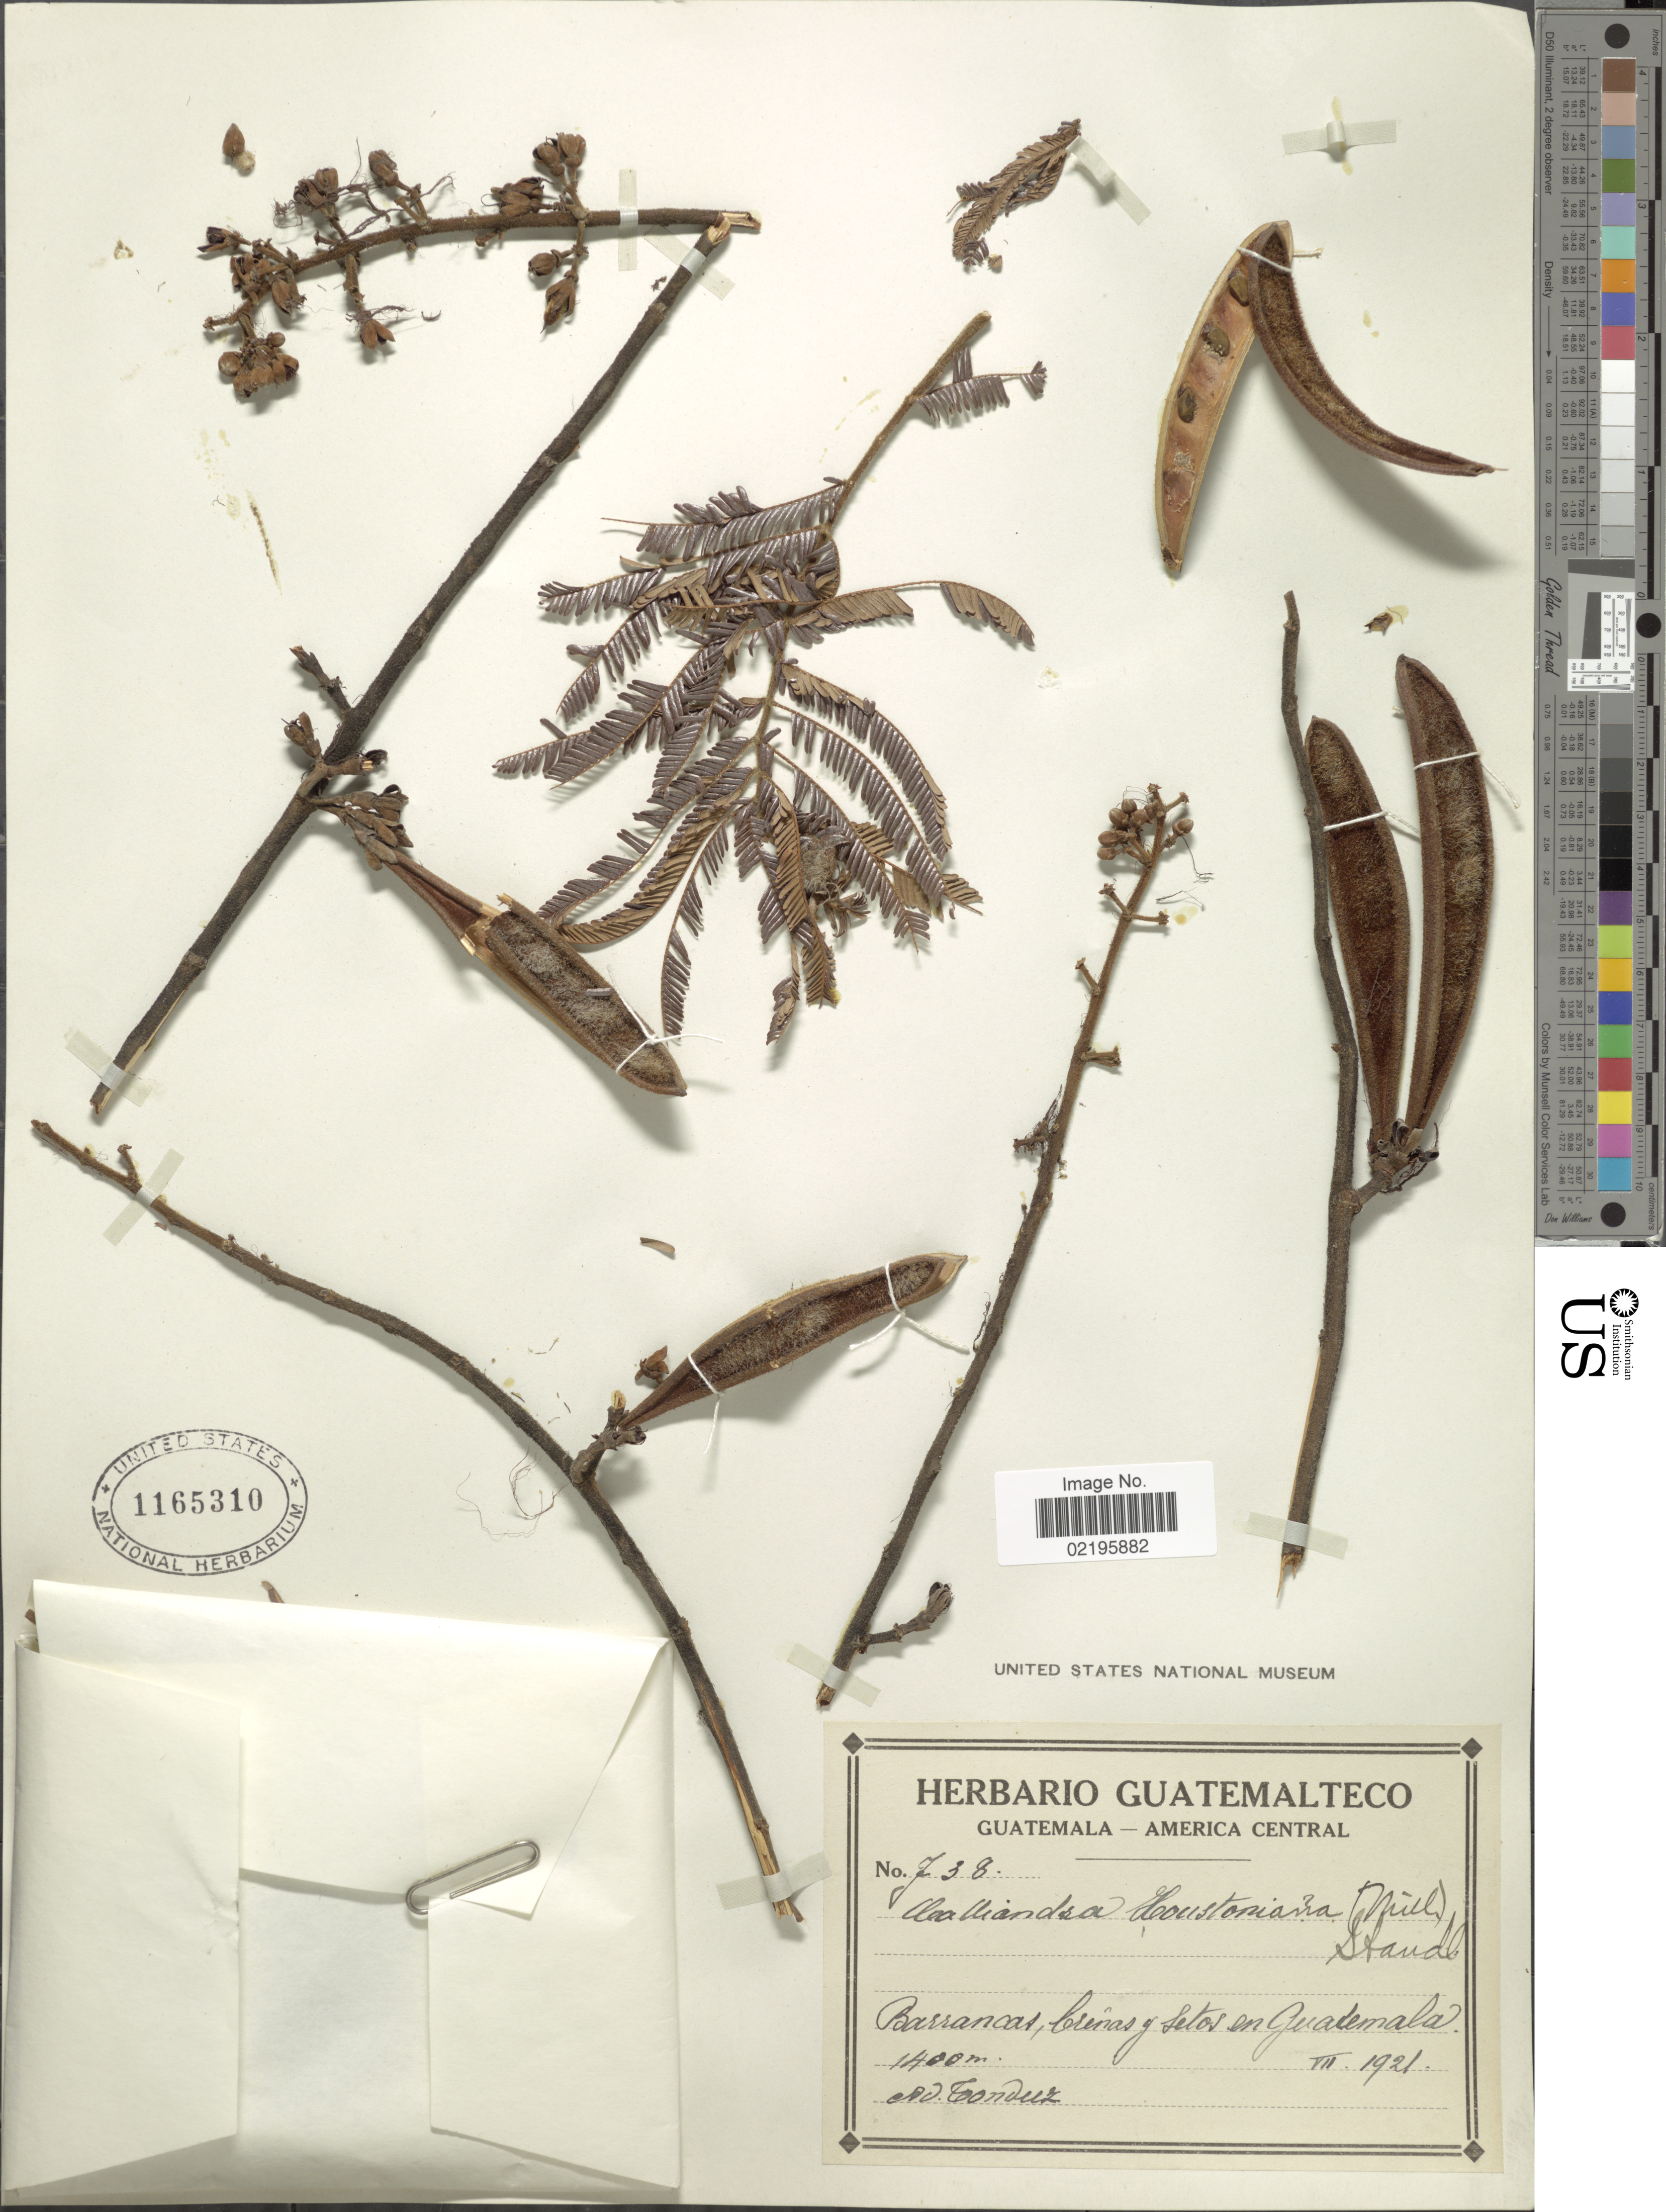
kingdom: Plantae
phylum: Tracheophyta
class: Magnoliopsida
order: Fabales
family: Fabaceae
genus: Calliandra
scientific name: Calliandra houstoniana var. houstoniana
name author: (Mill.) Standl.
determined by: Strong, Mark T., (BOT), Smithsonian Institution - National Museum of Natural History (UNITED STATES)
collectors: A. Tonduz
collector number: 738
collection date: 1921-07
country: Guatemala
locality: barrancas, creñas y setos en Guatemala.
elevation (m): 1400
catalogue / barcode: US 1165310